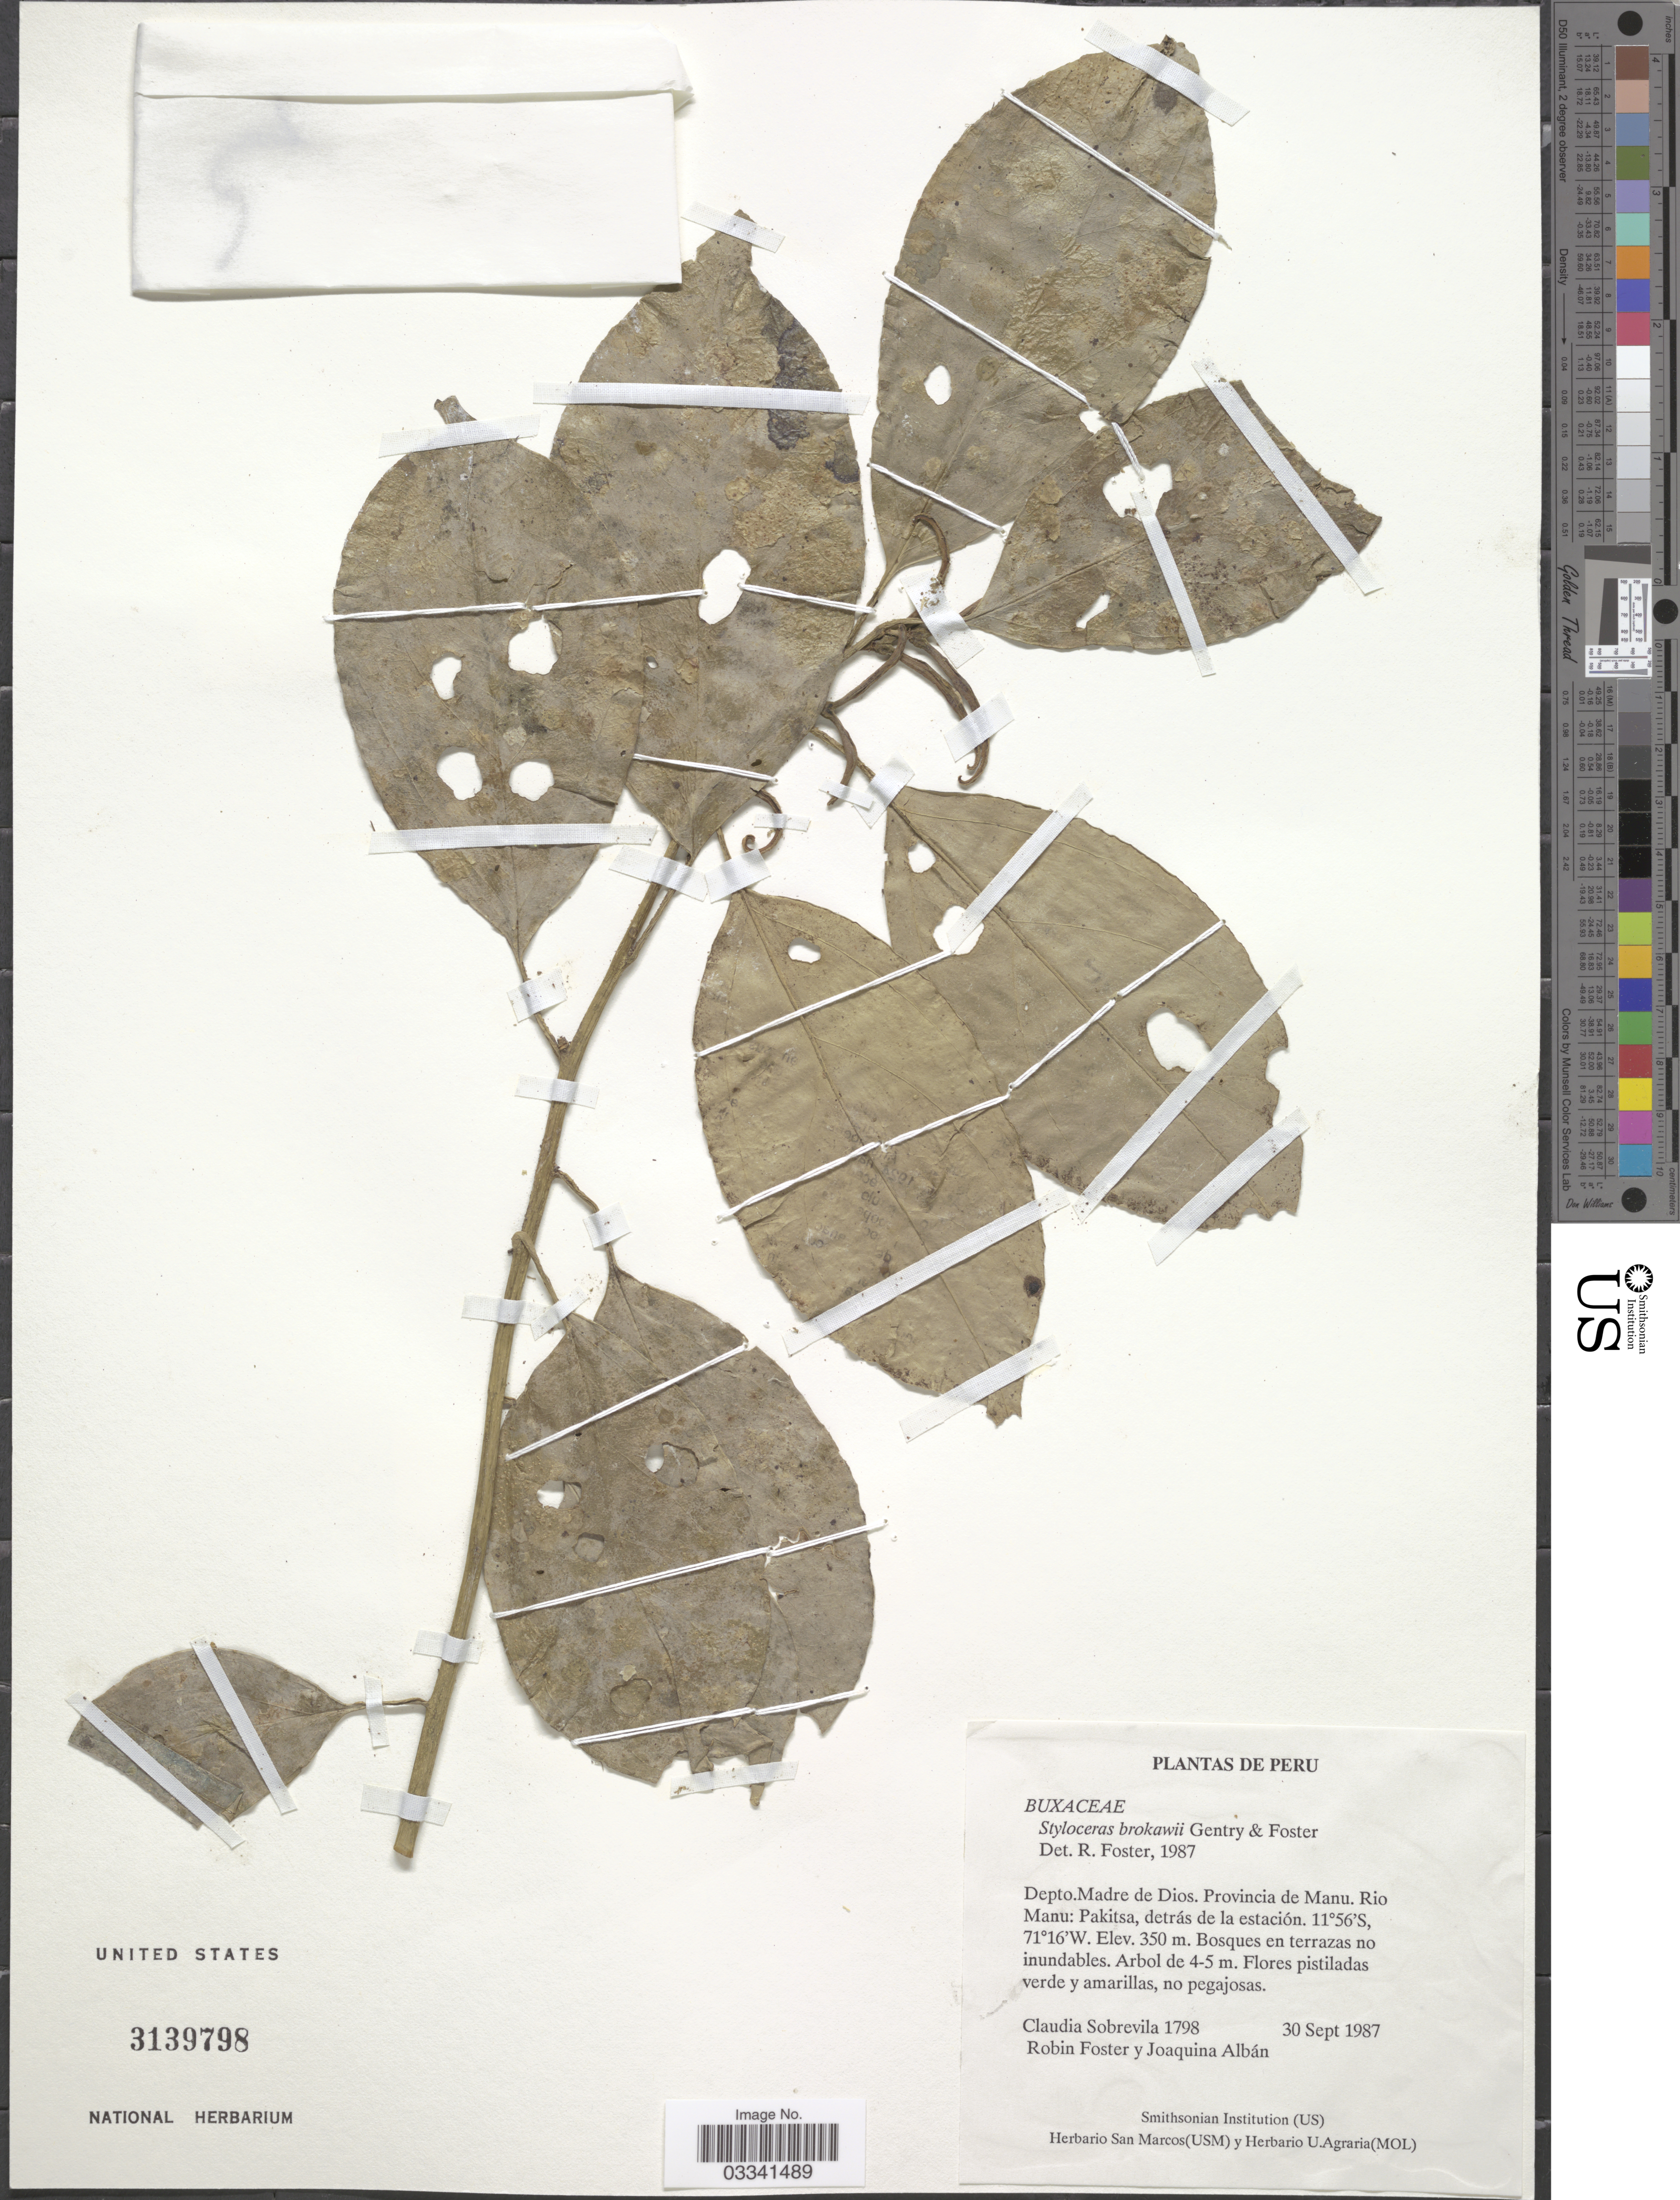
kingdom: Plantae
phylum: Tracheophyta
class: Magnoliopsida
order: Buxales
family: Buxaceae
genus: Styloceras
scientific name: Styloceras brokawii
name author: A.H. Gentry & R. B. Foster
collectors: C. Sobrevila, R. B. Foster & J. Alban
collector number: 1798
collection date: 1987-09-30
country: Peru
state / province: Madre de Dios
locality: Depto. Madre de Dios. Provincia de Manu. Rio Manu: Pakitsa, detrás de la estación.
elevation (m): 350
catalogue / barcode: US 3139798